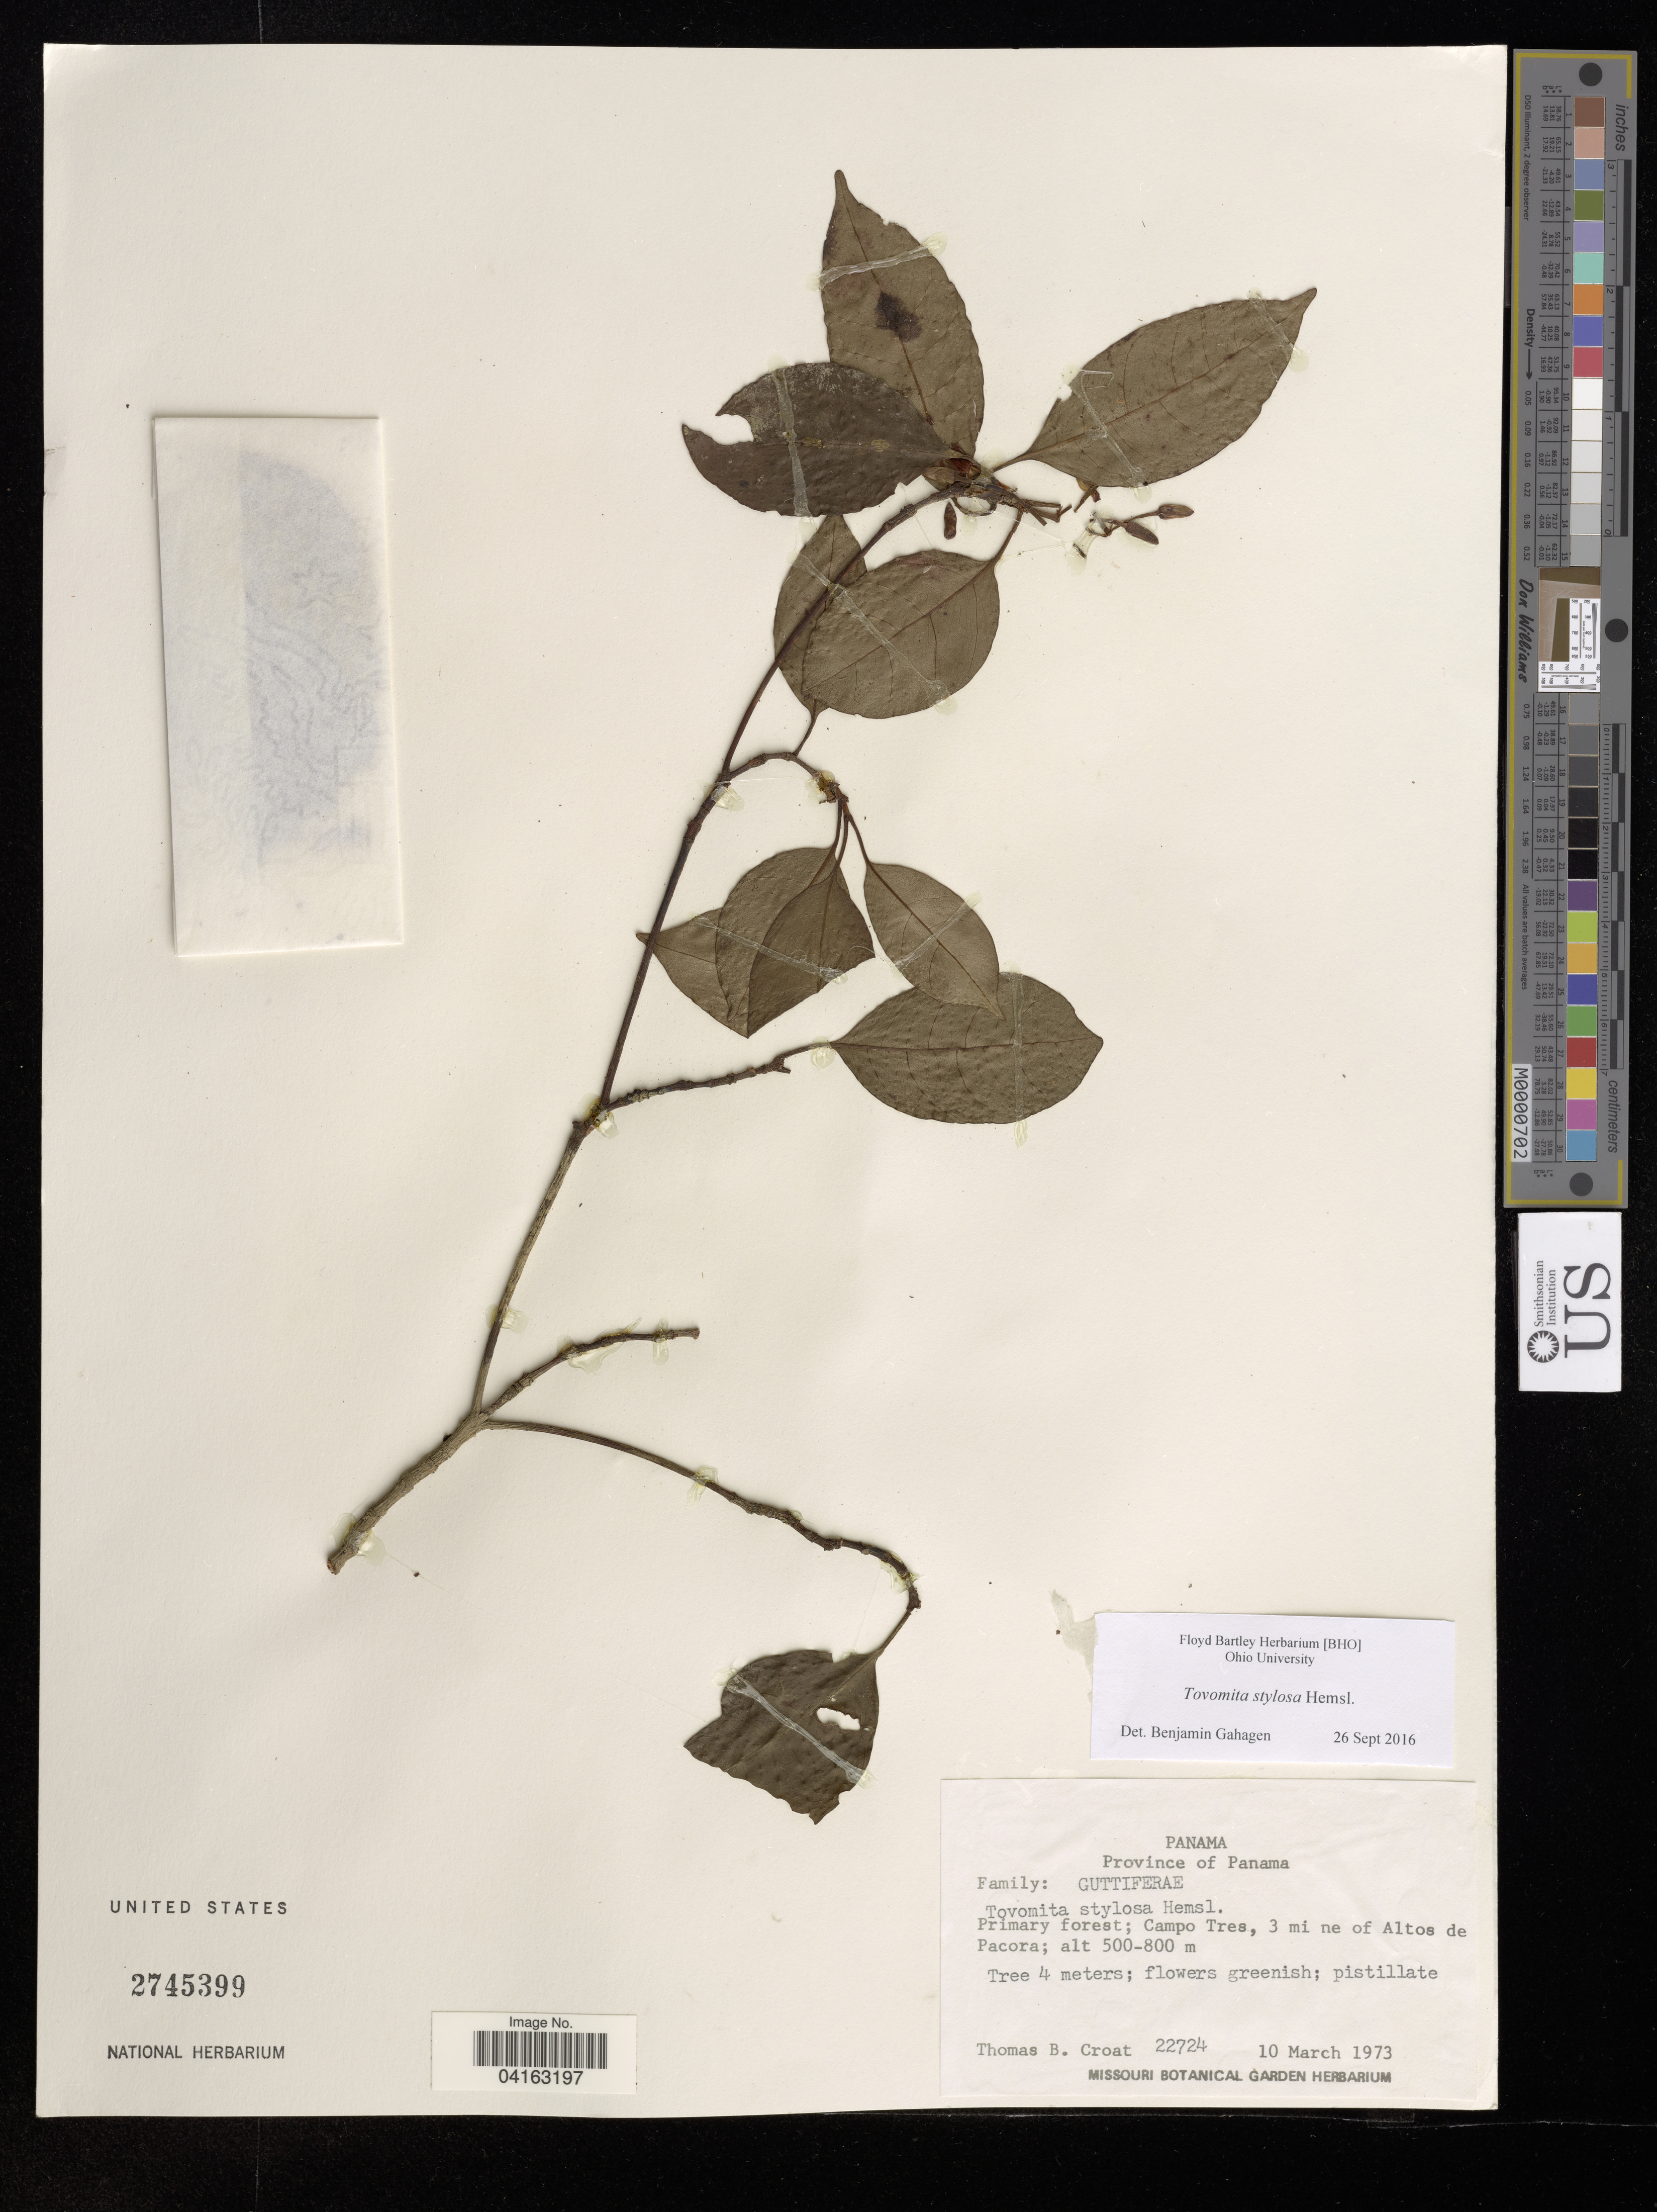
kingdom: Plantae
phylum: Tracheophyta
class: Magnoliopsida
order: Malpighiales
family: Clusiaceae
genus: Tovomita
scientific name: Tovomita stylosa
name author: Hemsl.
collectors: T. B. Croat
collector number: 22724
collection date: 1973-03-10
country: Panama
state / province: Panamá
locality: Province of Panama. Primary forest; Campo Tres, 3 mi ne of Altos de Pacora.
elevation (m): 500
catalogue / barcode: US 2745399